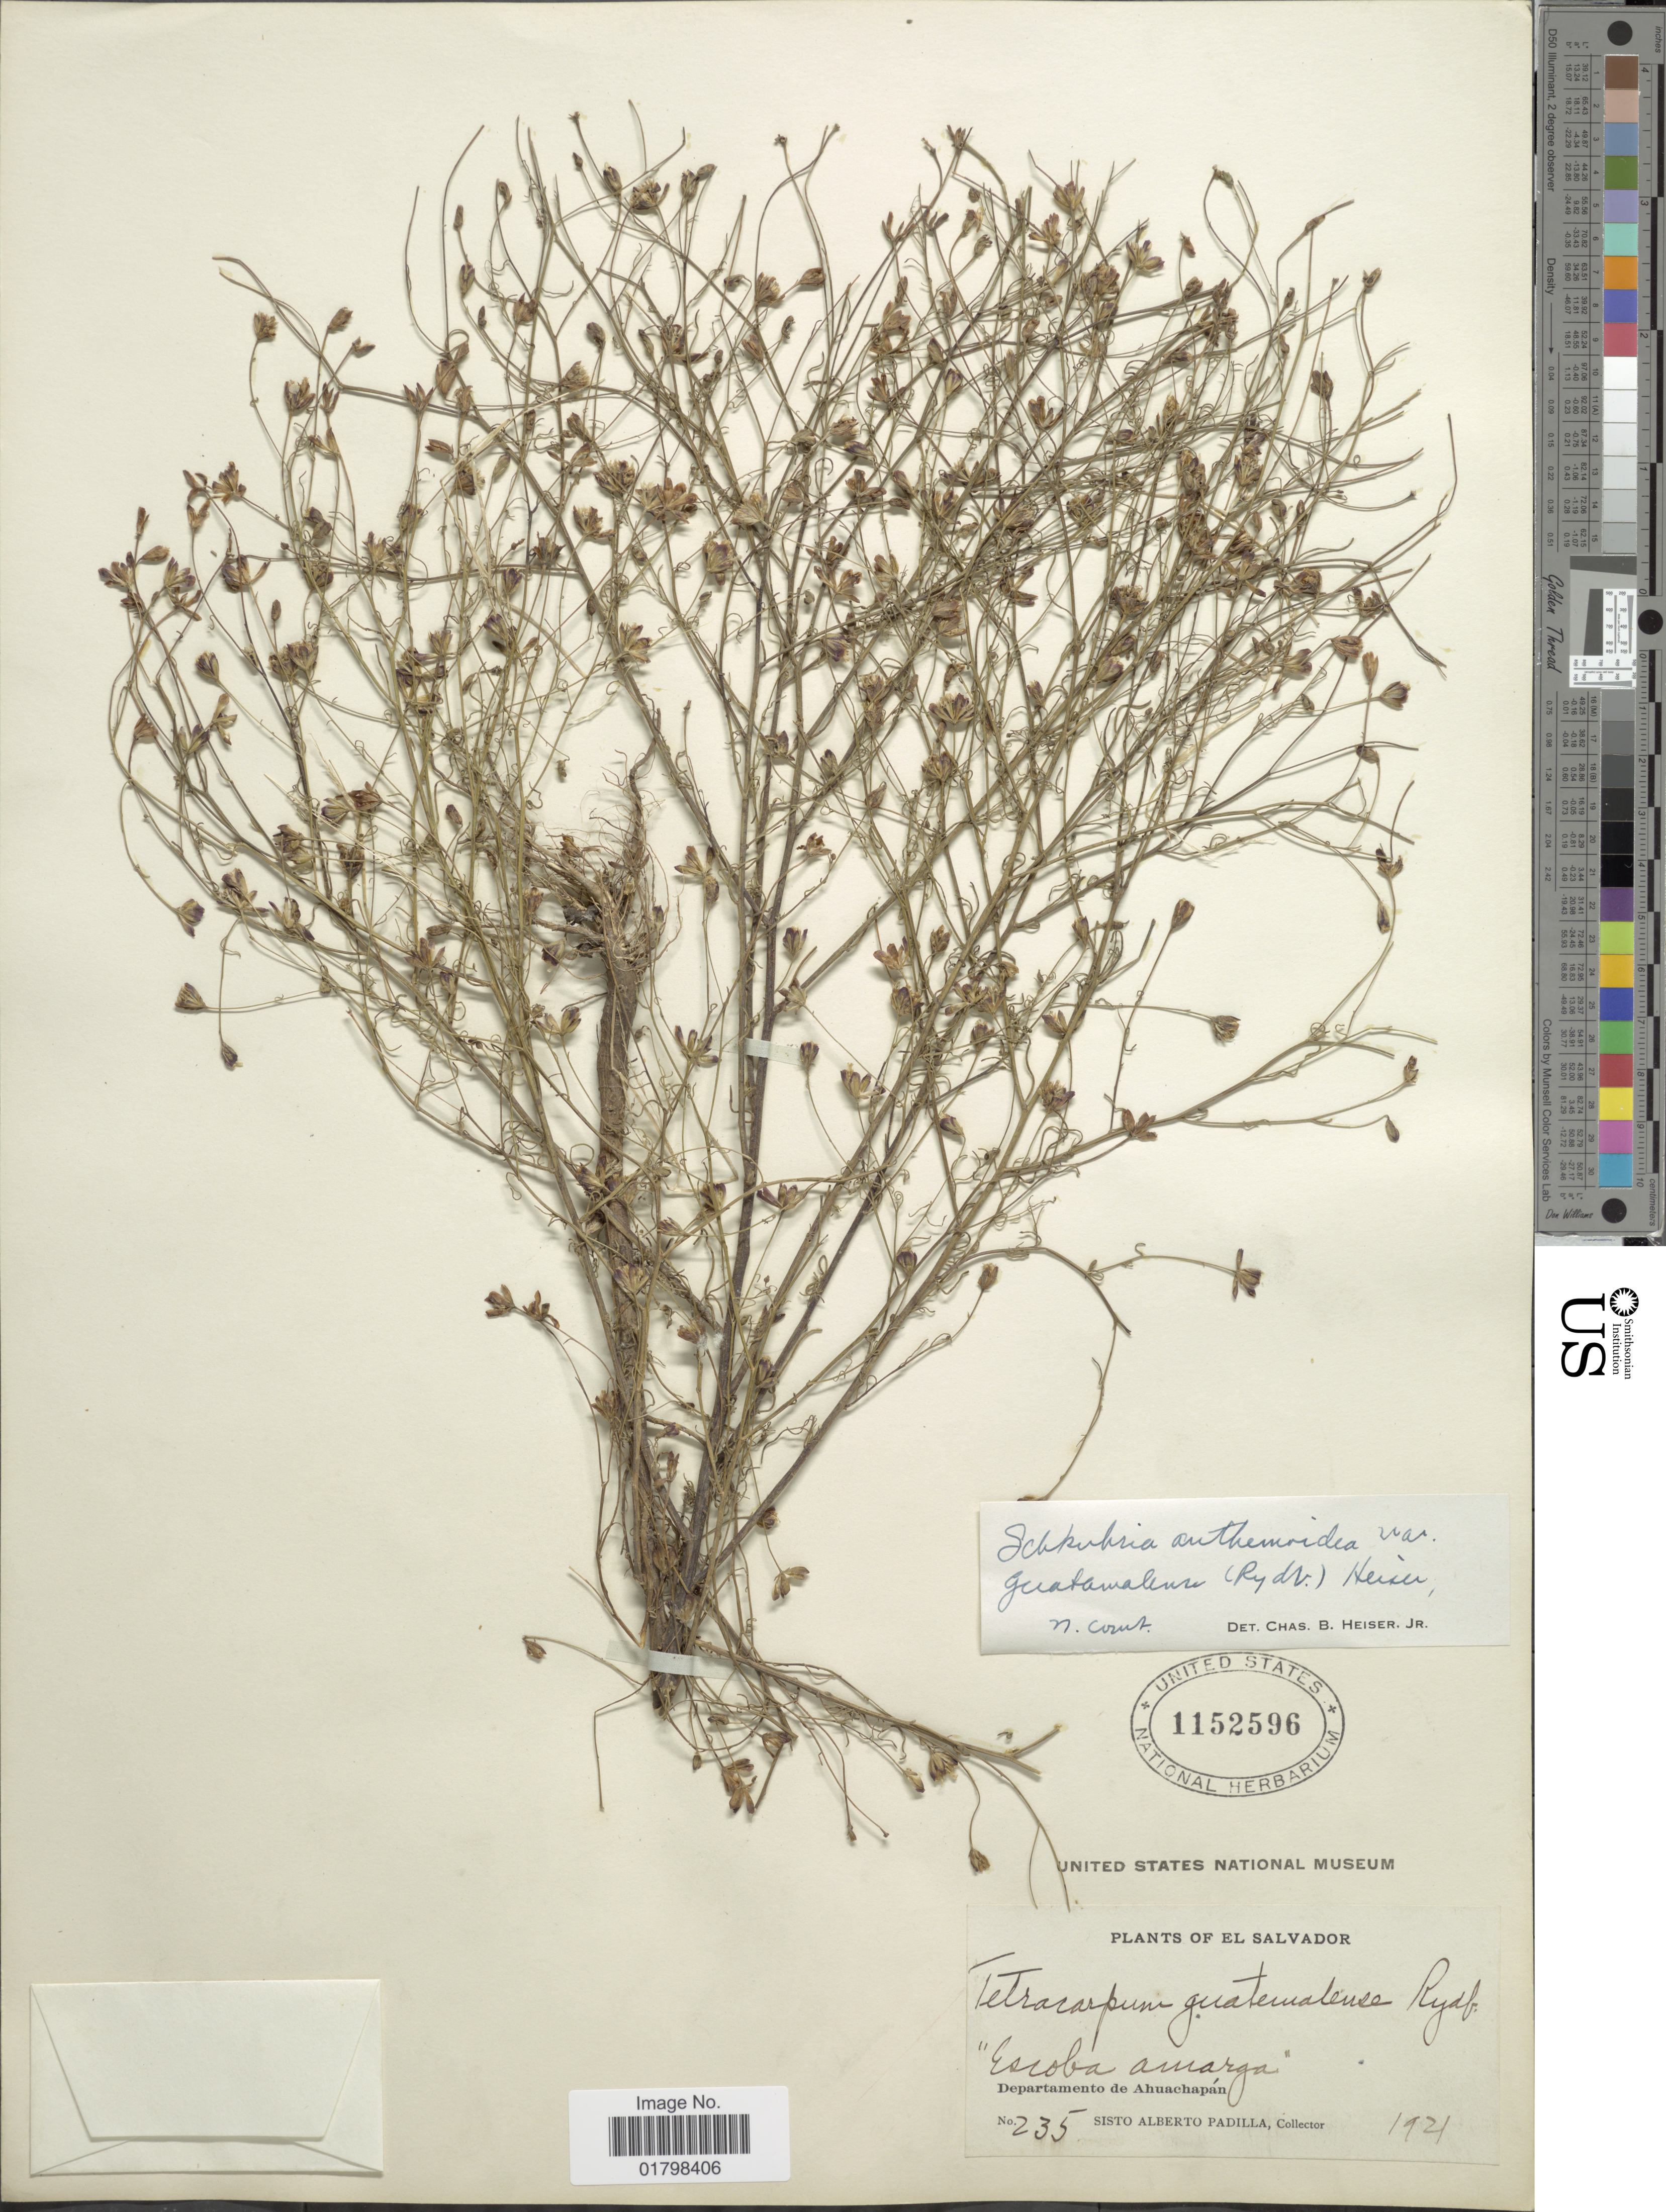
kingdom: Plantae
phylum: Tracheophyta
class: Magnoliopsida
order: Asterales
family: Asteraceae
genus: Schkuhria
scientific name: Schkuhria wislizeni var. guatemalensis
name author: (Rydb.) S.F. Blake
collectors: S. A. Padilla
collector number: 235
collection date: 1921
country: El Salvador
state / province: Ahuachapan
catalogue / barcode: US 1152596